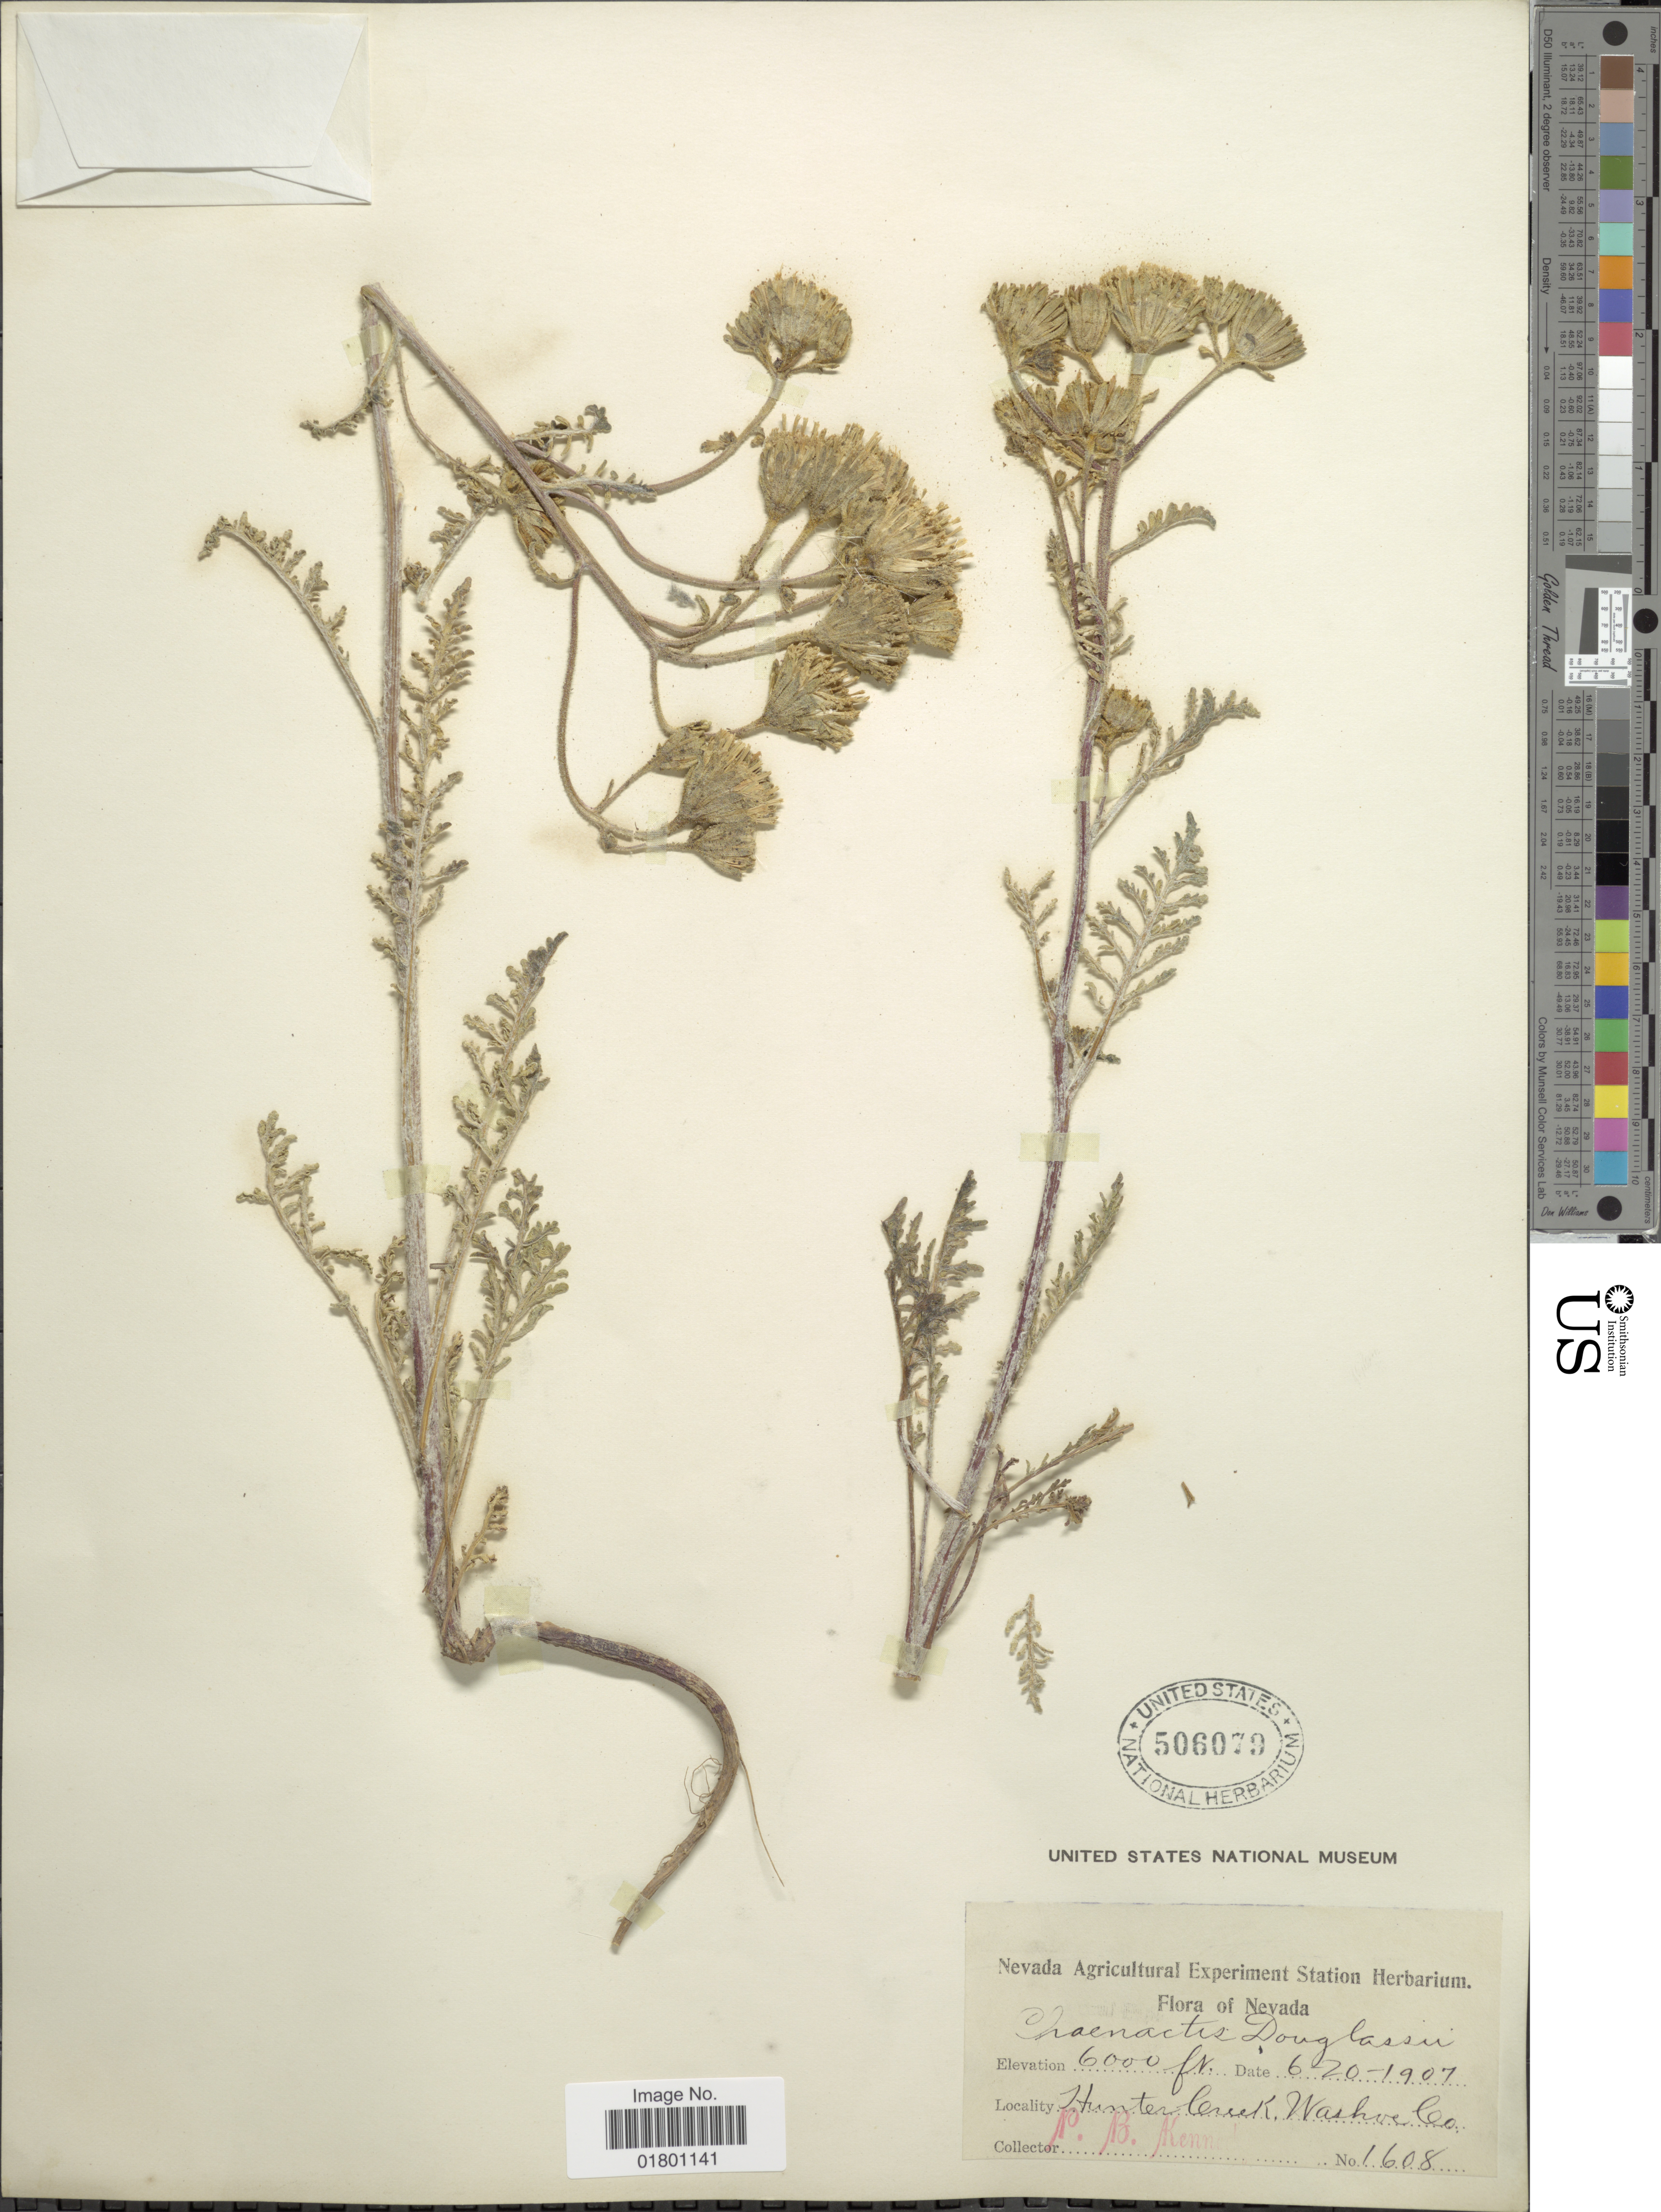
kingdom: Plantae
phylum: Tracheophyta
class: Magnoliopsida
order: Asterales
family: Asteraceae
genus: Chaenactis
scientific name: Chaenactis douglasii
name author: Hook. & Arn.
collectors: P. B. Kennedy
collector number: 1608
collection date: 1907-06-20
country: United States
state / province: Nevada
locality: Hunter Creek, Washoe Co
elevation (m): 1829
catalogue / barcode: US 506079